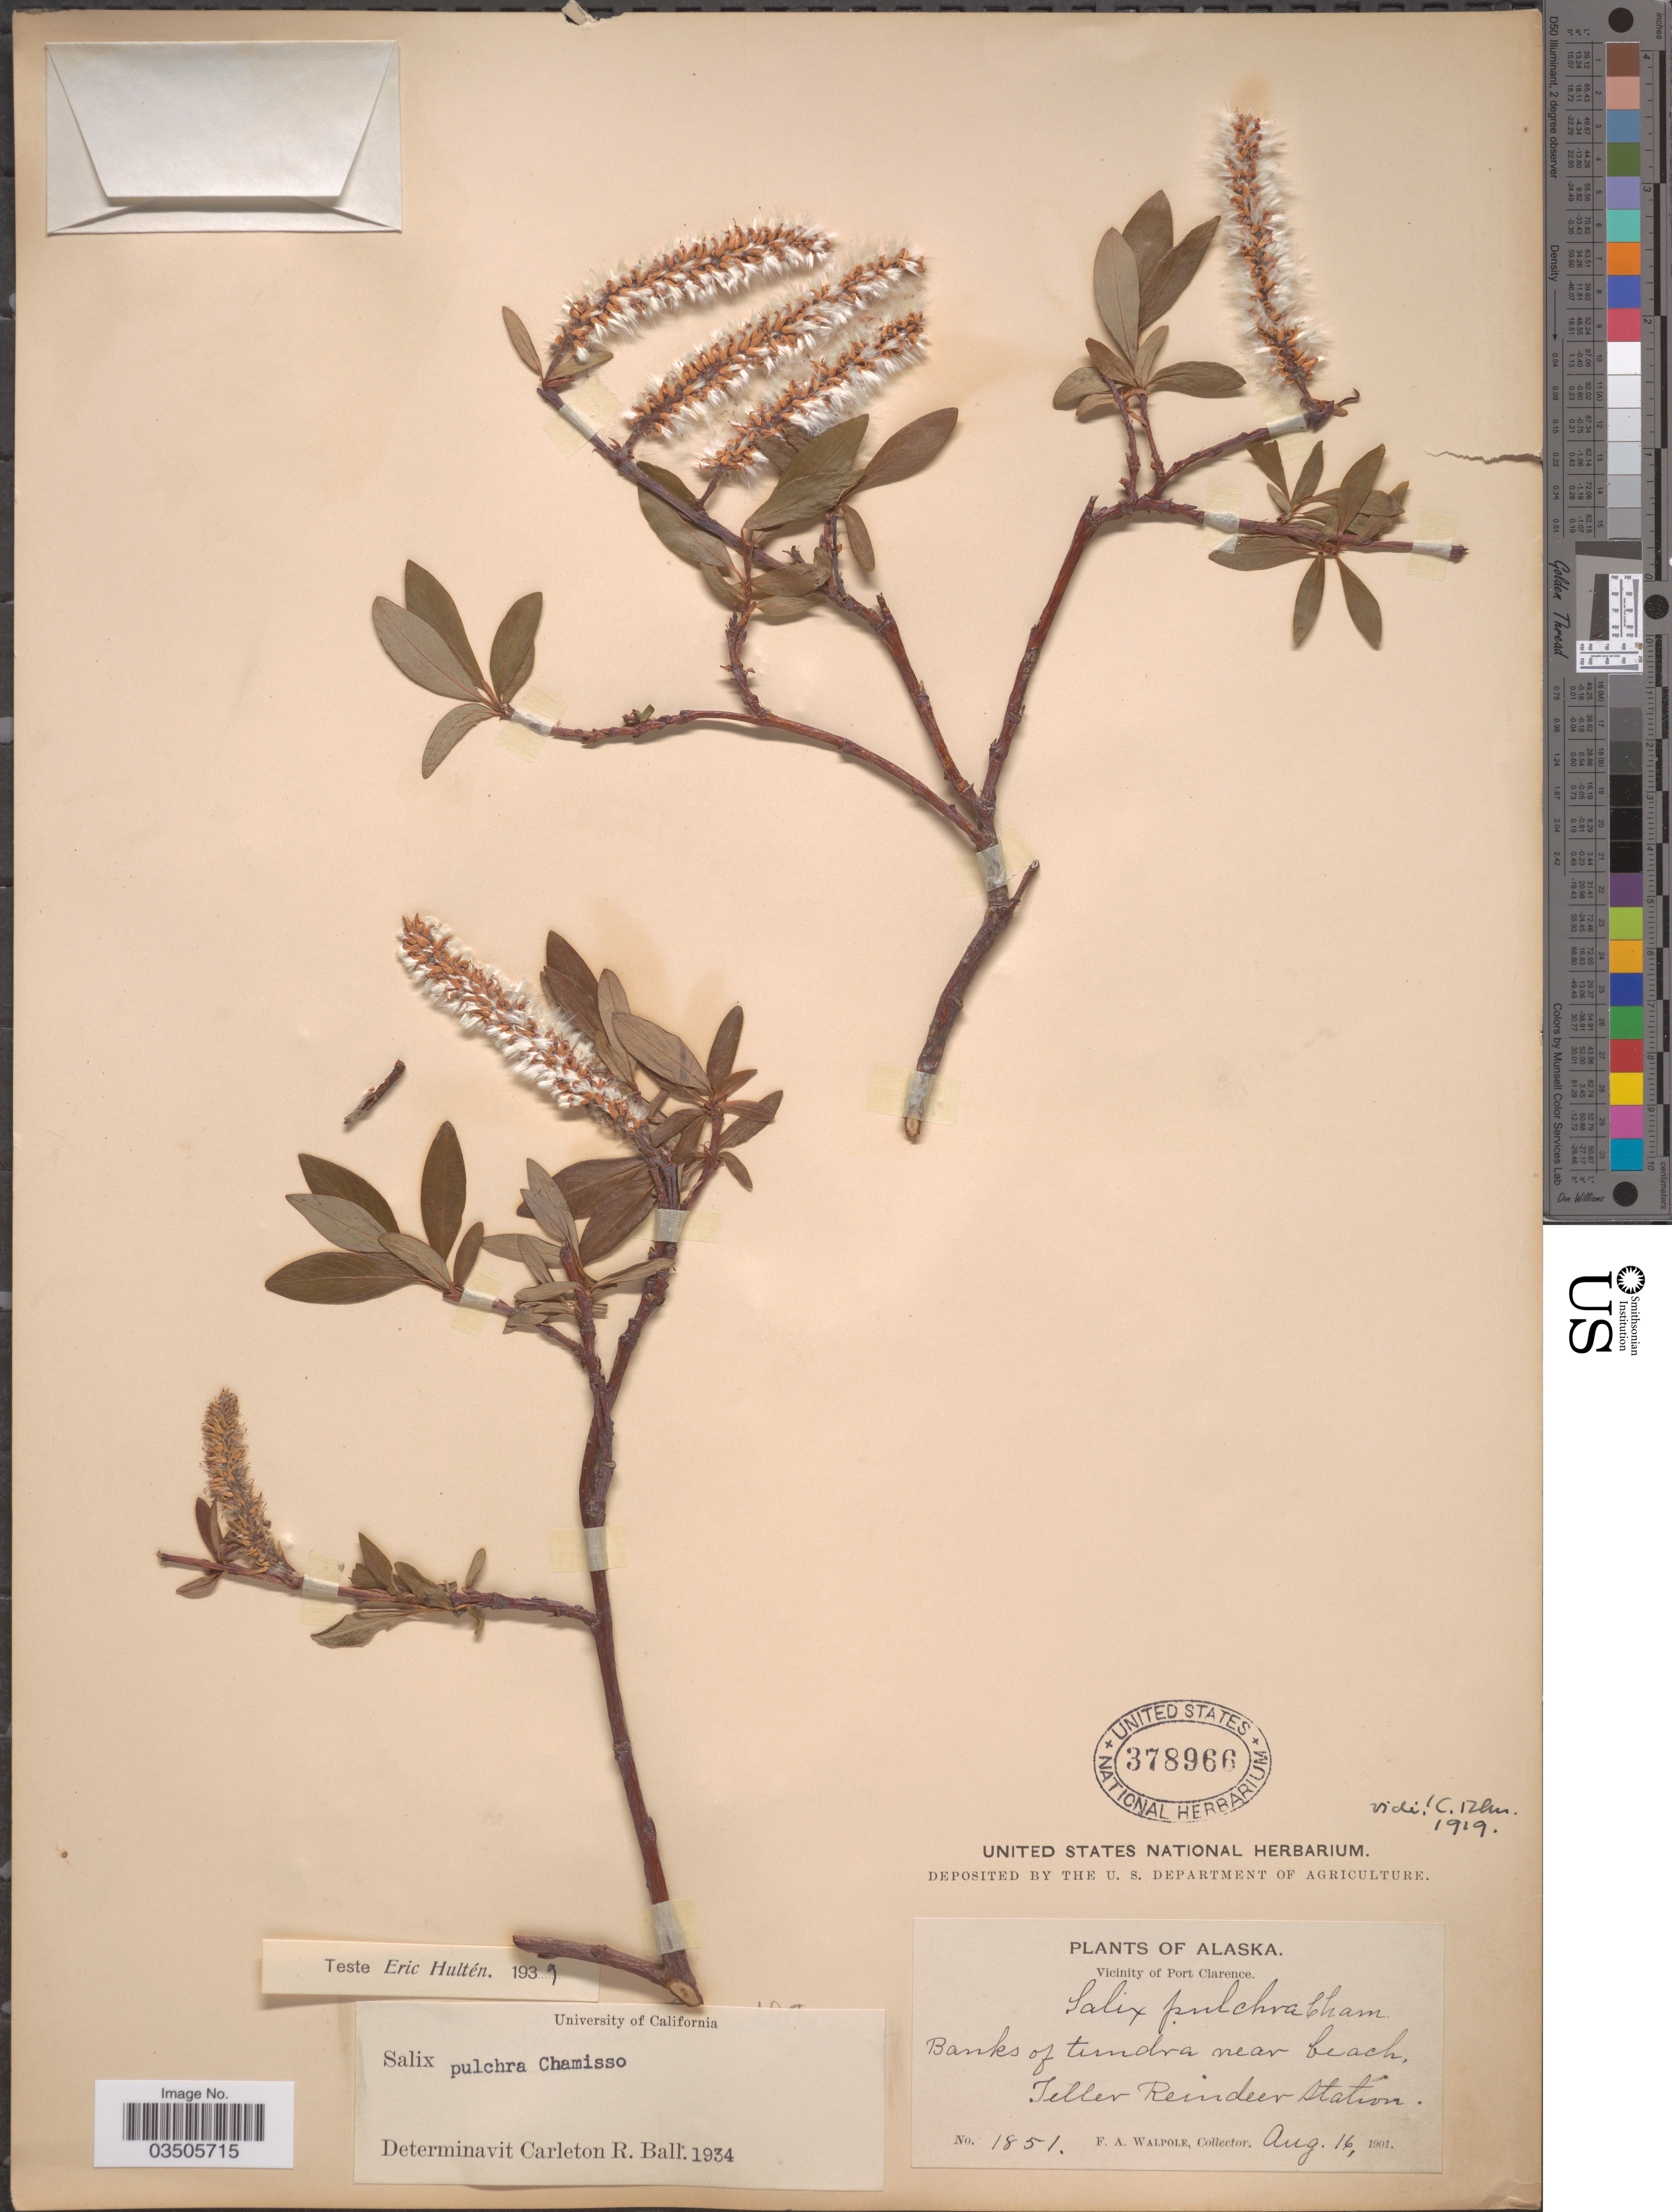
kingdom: Plantae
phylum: Tracheophyta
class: Magnoliopsida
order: Malpighiales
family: Salicaceae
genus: Salix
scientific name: Salix pulchra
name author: Cham.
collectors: F. Walpole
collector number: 1851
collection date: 1901-08-16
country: United States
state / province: Alaska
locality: Vicinity of Port Clarence. Banks of tundra near beach, Teller Reindeer Station.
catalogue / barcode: US 378966